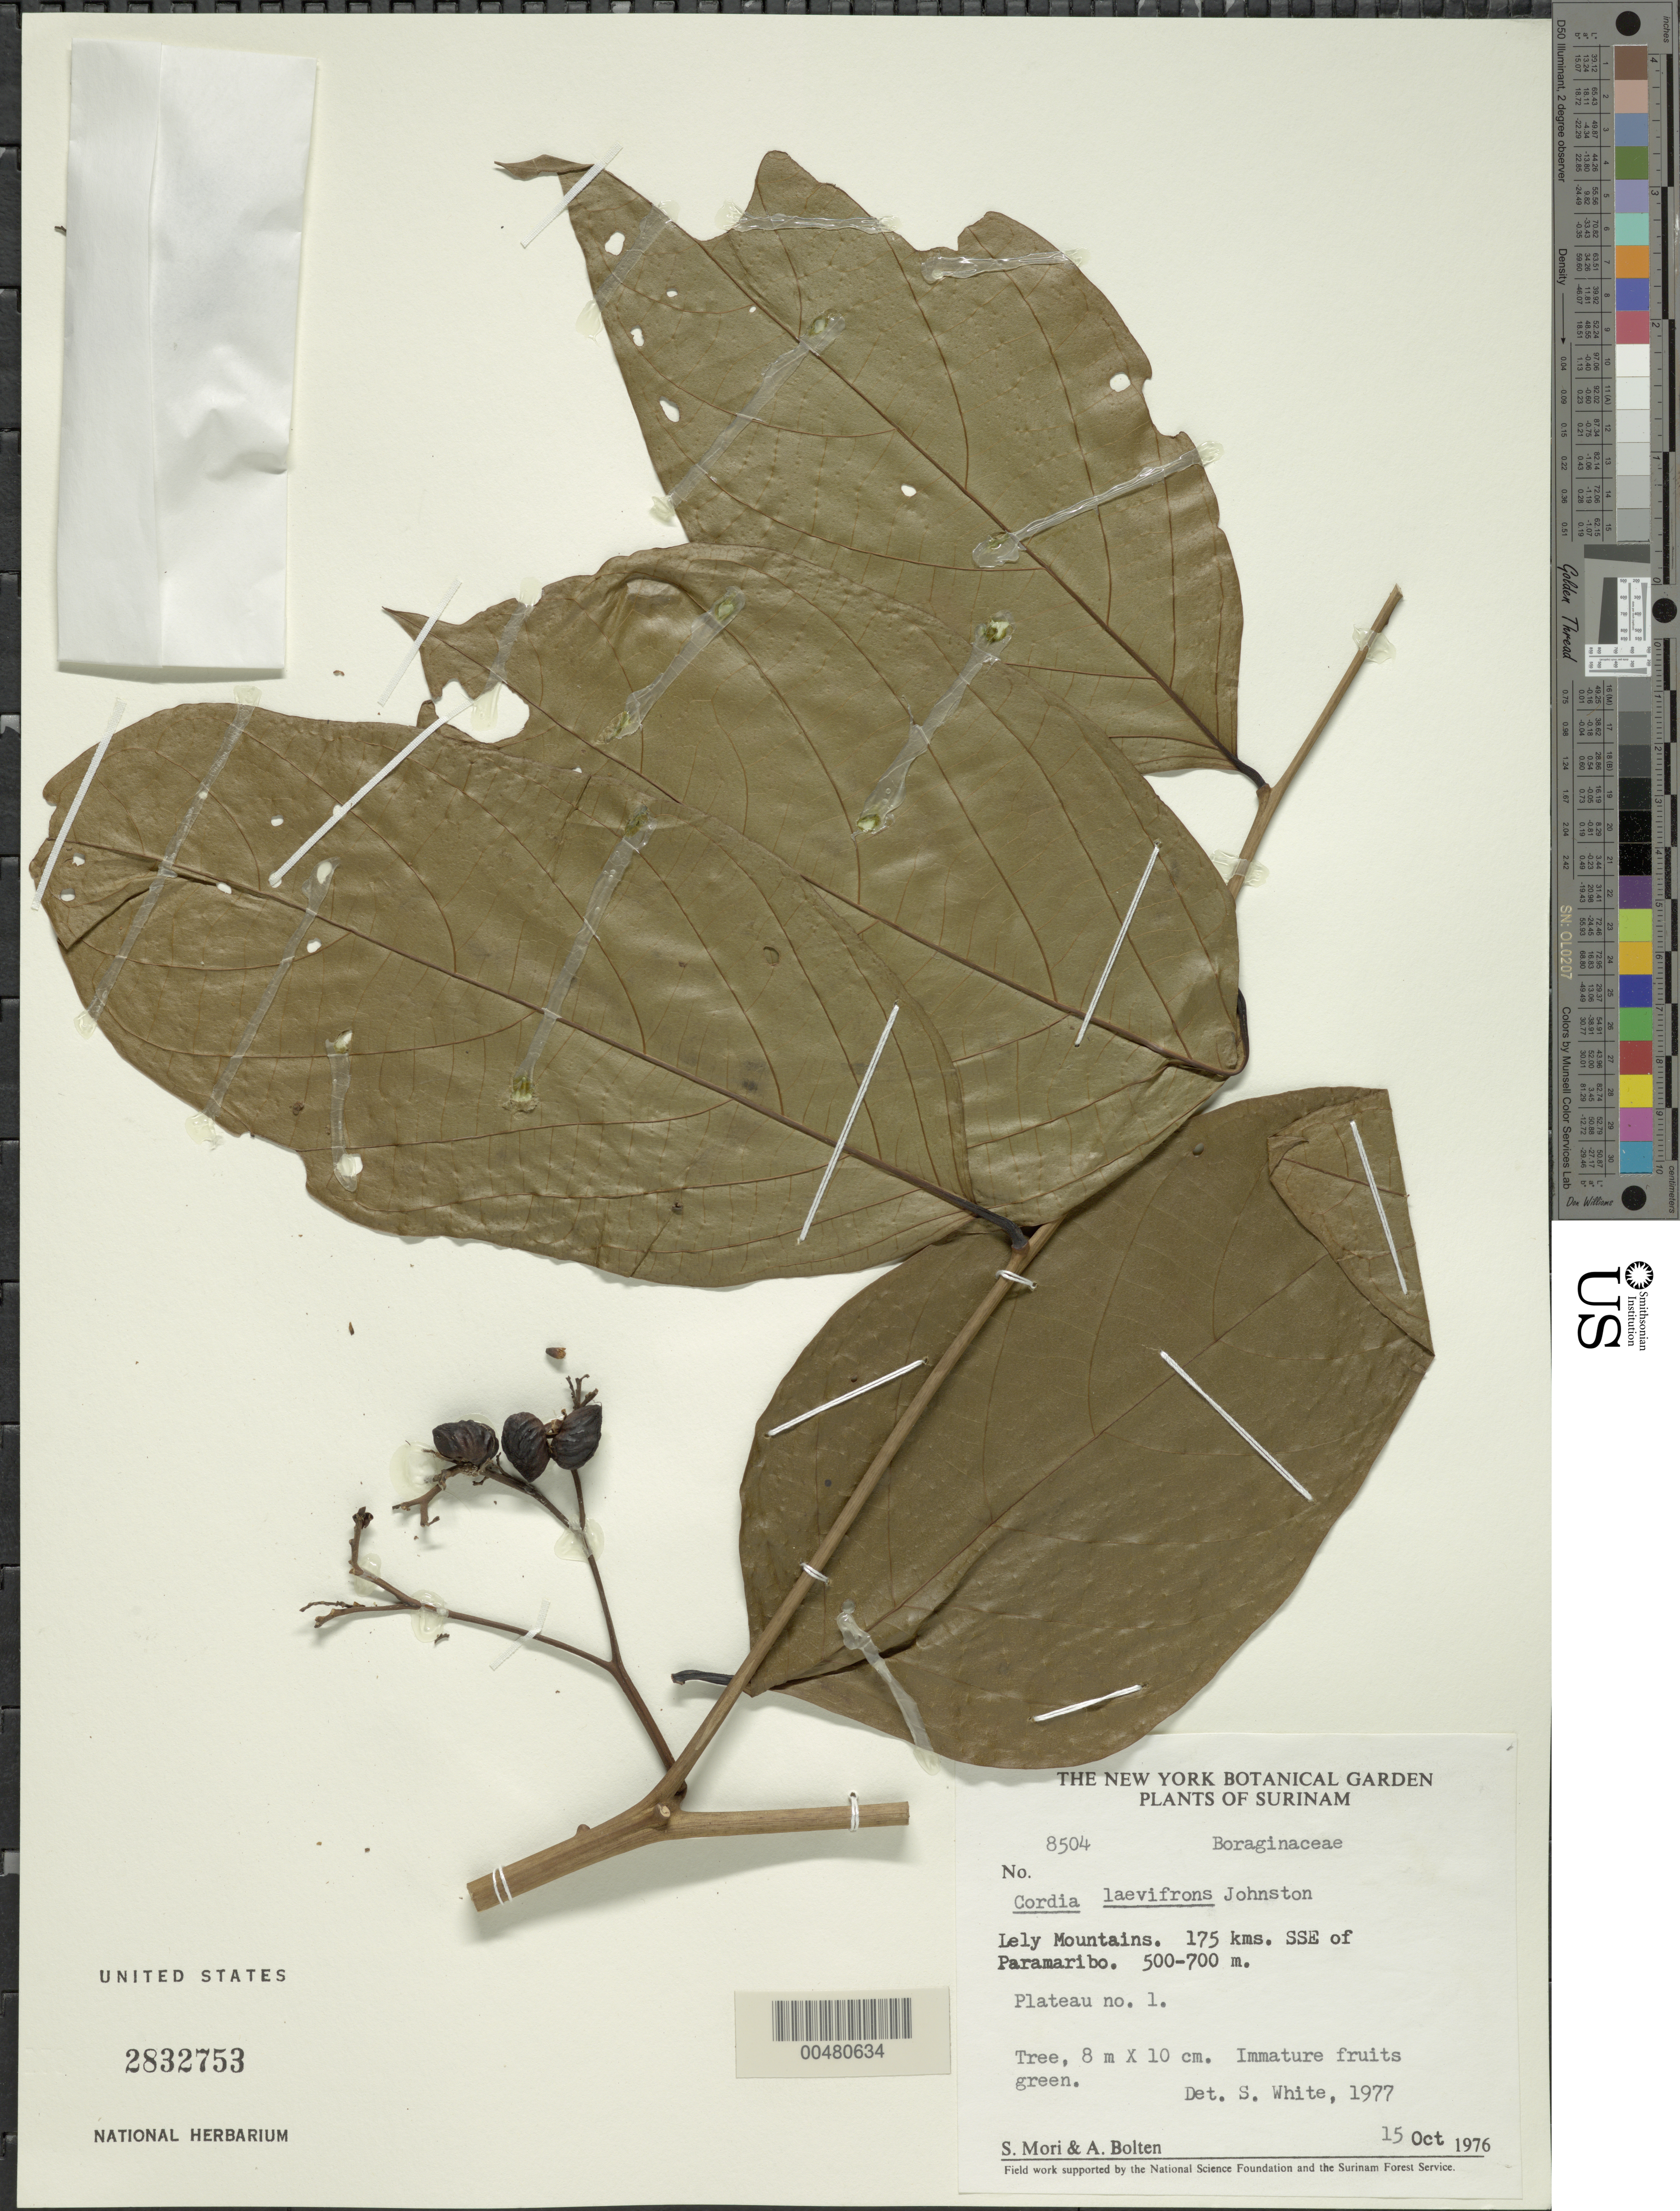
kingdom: Plantae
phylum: Tracheophyta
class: Magnoliopsida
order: Boraginales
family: Cordiaceae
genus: Cordia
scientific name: Cordia laevifrons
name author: I.M. Johnst.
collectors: S. Mori & A. Bolten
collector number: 8504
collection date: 1976-10-15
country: Suriname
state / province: Paramaribo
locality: Lely Mountains. 175 kms. SSE of Paramaribo.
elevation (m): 500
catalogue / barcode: US 2832753